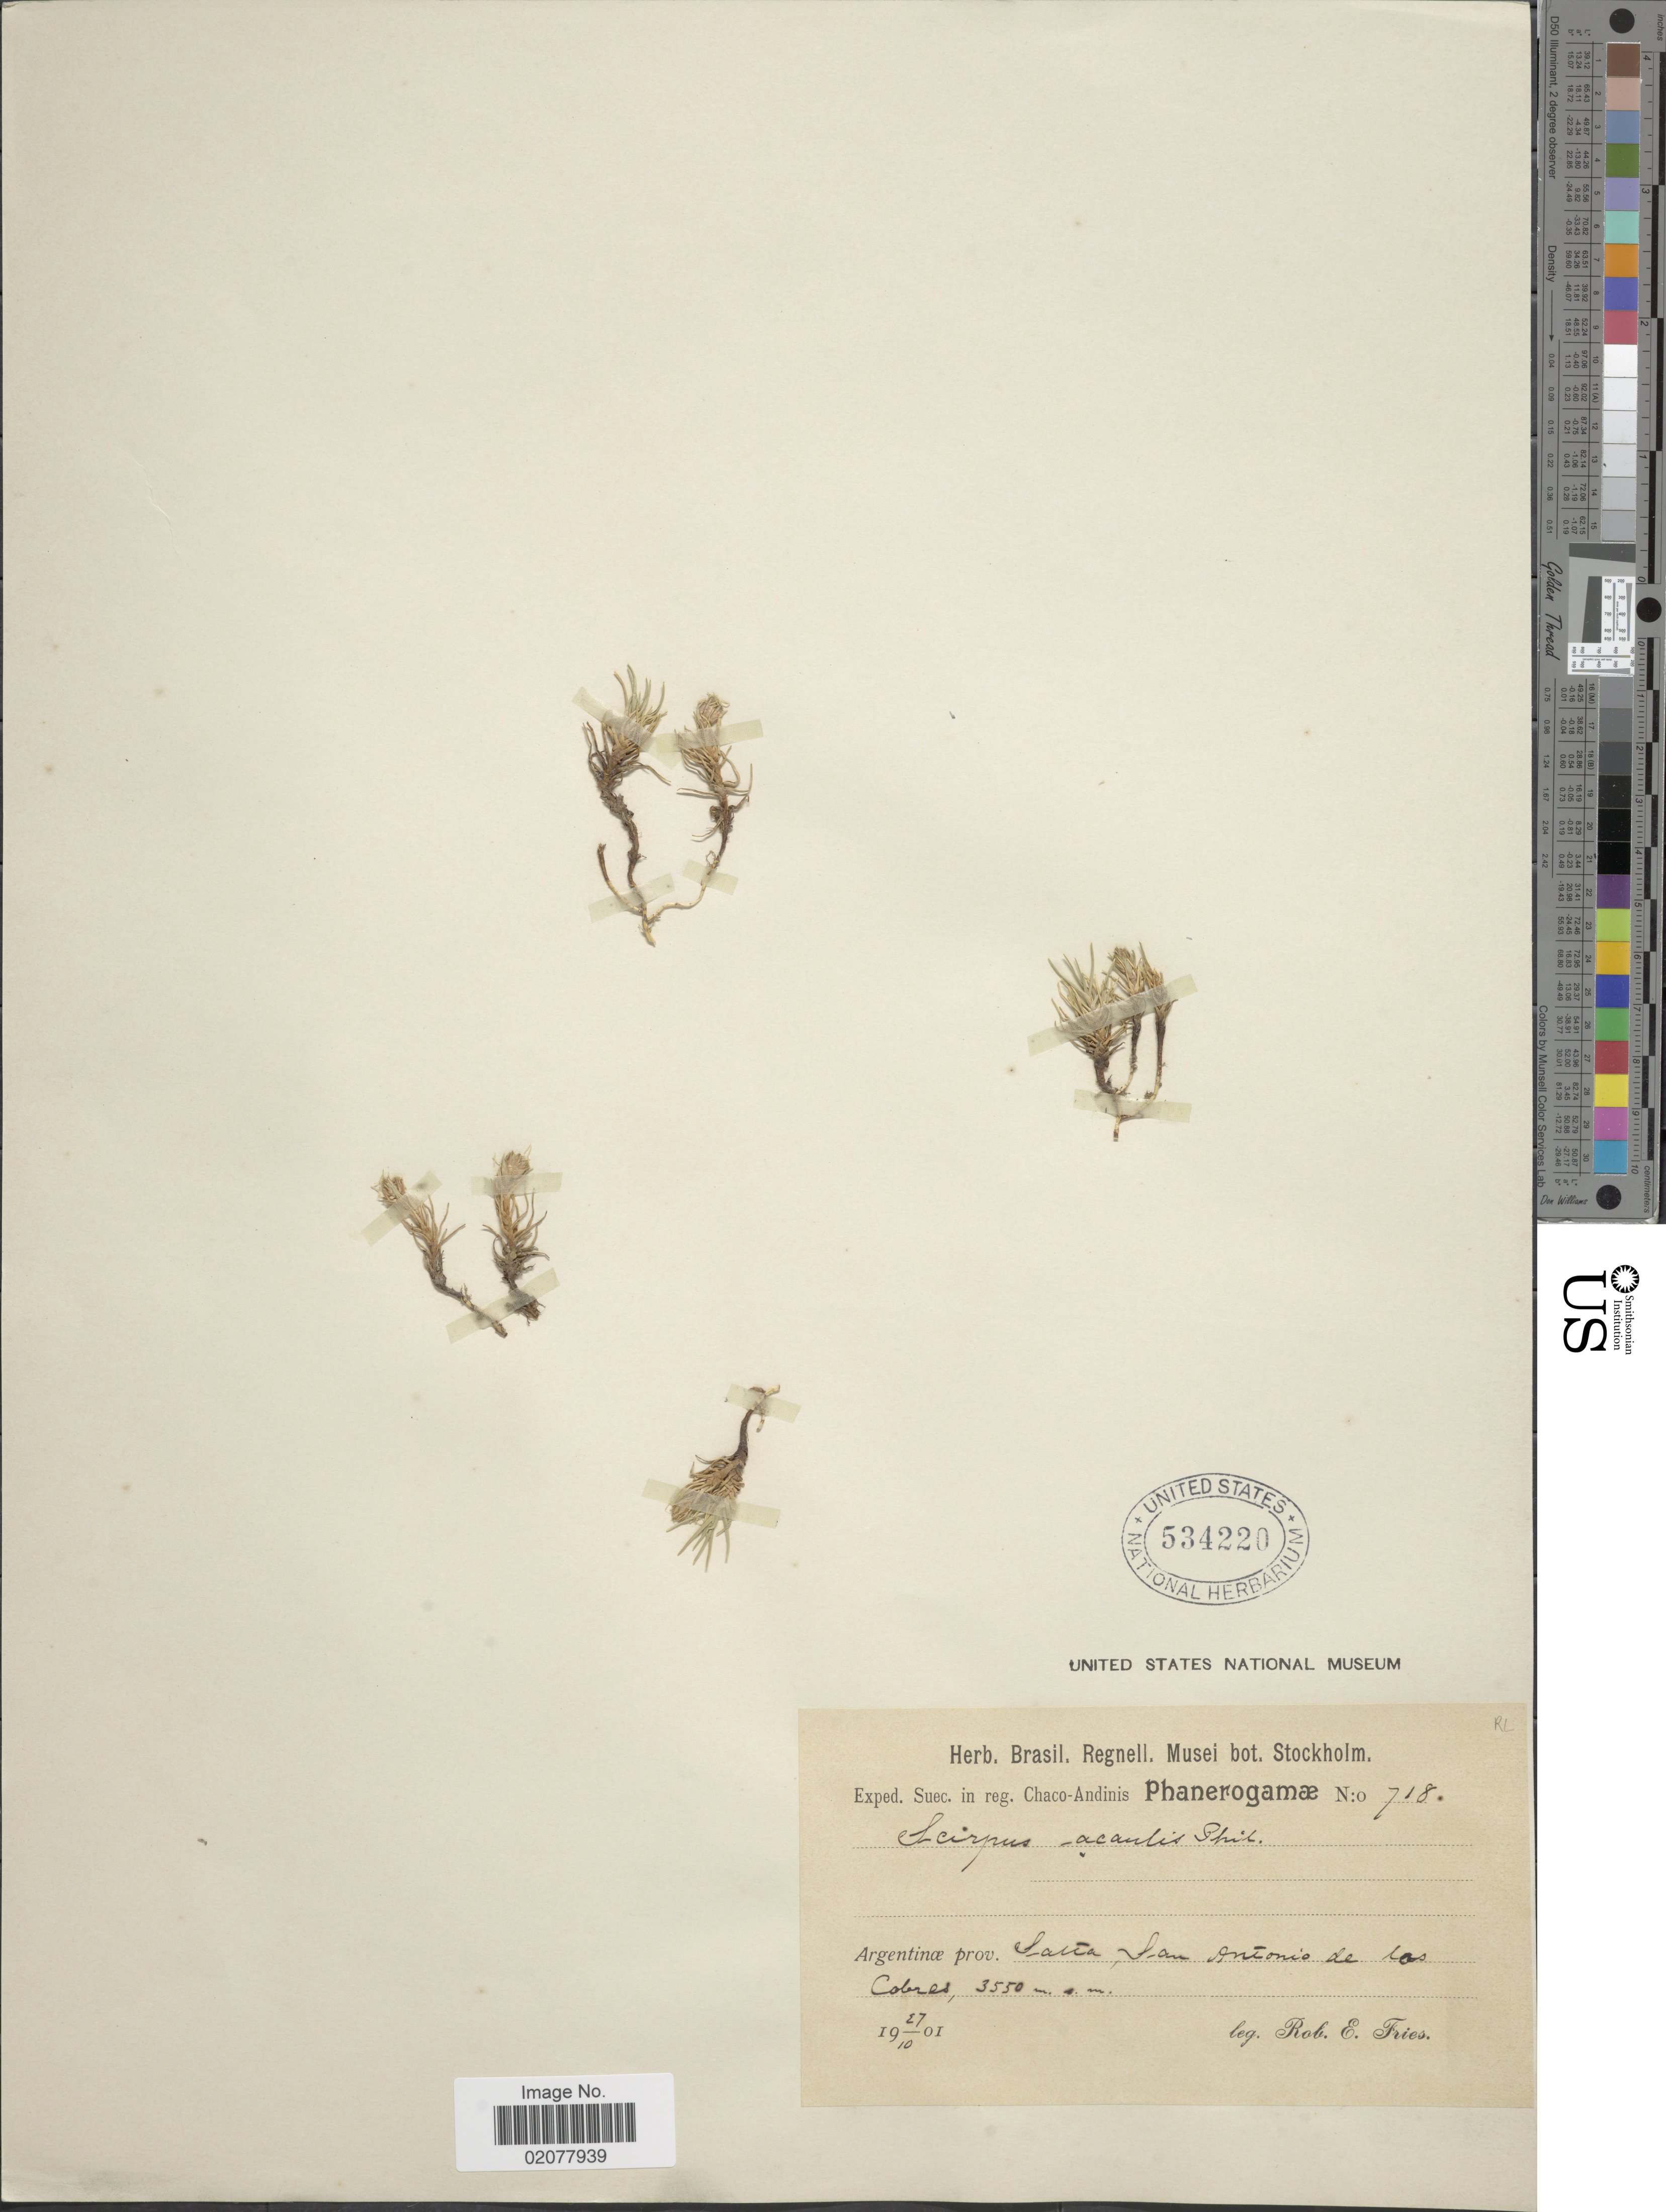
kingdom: Plantae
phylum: Tracheophyta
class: Liliopsida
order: Poales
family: Cyperaceae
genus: Phylloscirpus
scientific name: Phylloscirpus acaulis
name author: (Phil.) Goetgh. & D.A. Simpson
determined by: Strong, Mark T., (BOT), Smithsonian Institution - National Museum of Natural History (UNITED STATES)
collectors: R. E. Fries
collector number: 718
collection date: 1901-10-27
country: Argentina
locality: Argentinæ prov. Santa, Santa Antonio de los Cobres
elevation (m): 3550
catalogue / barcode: US 534220